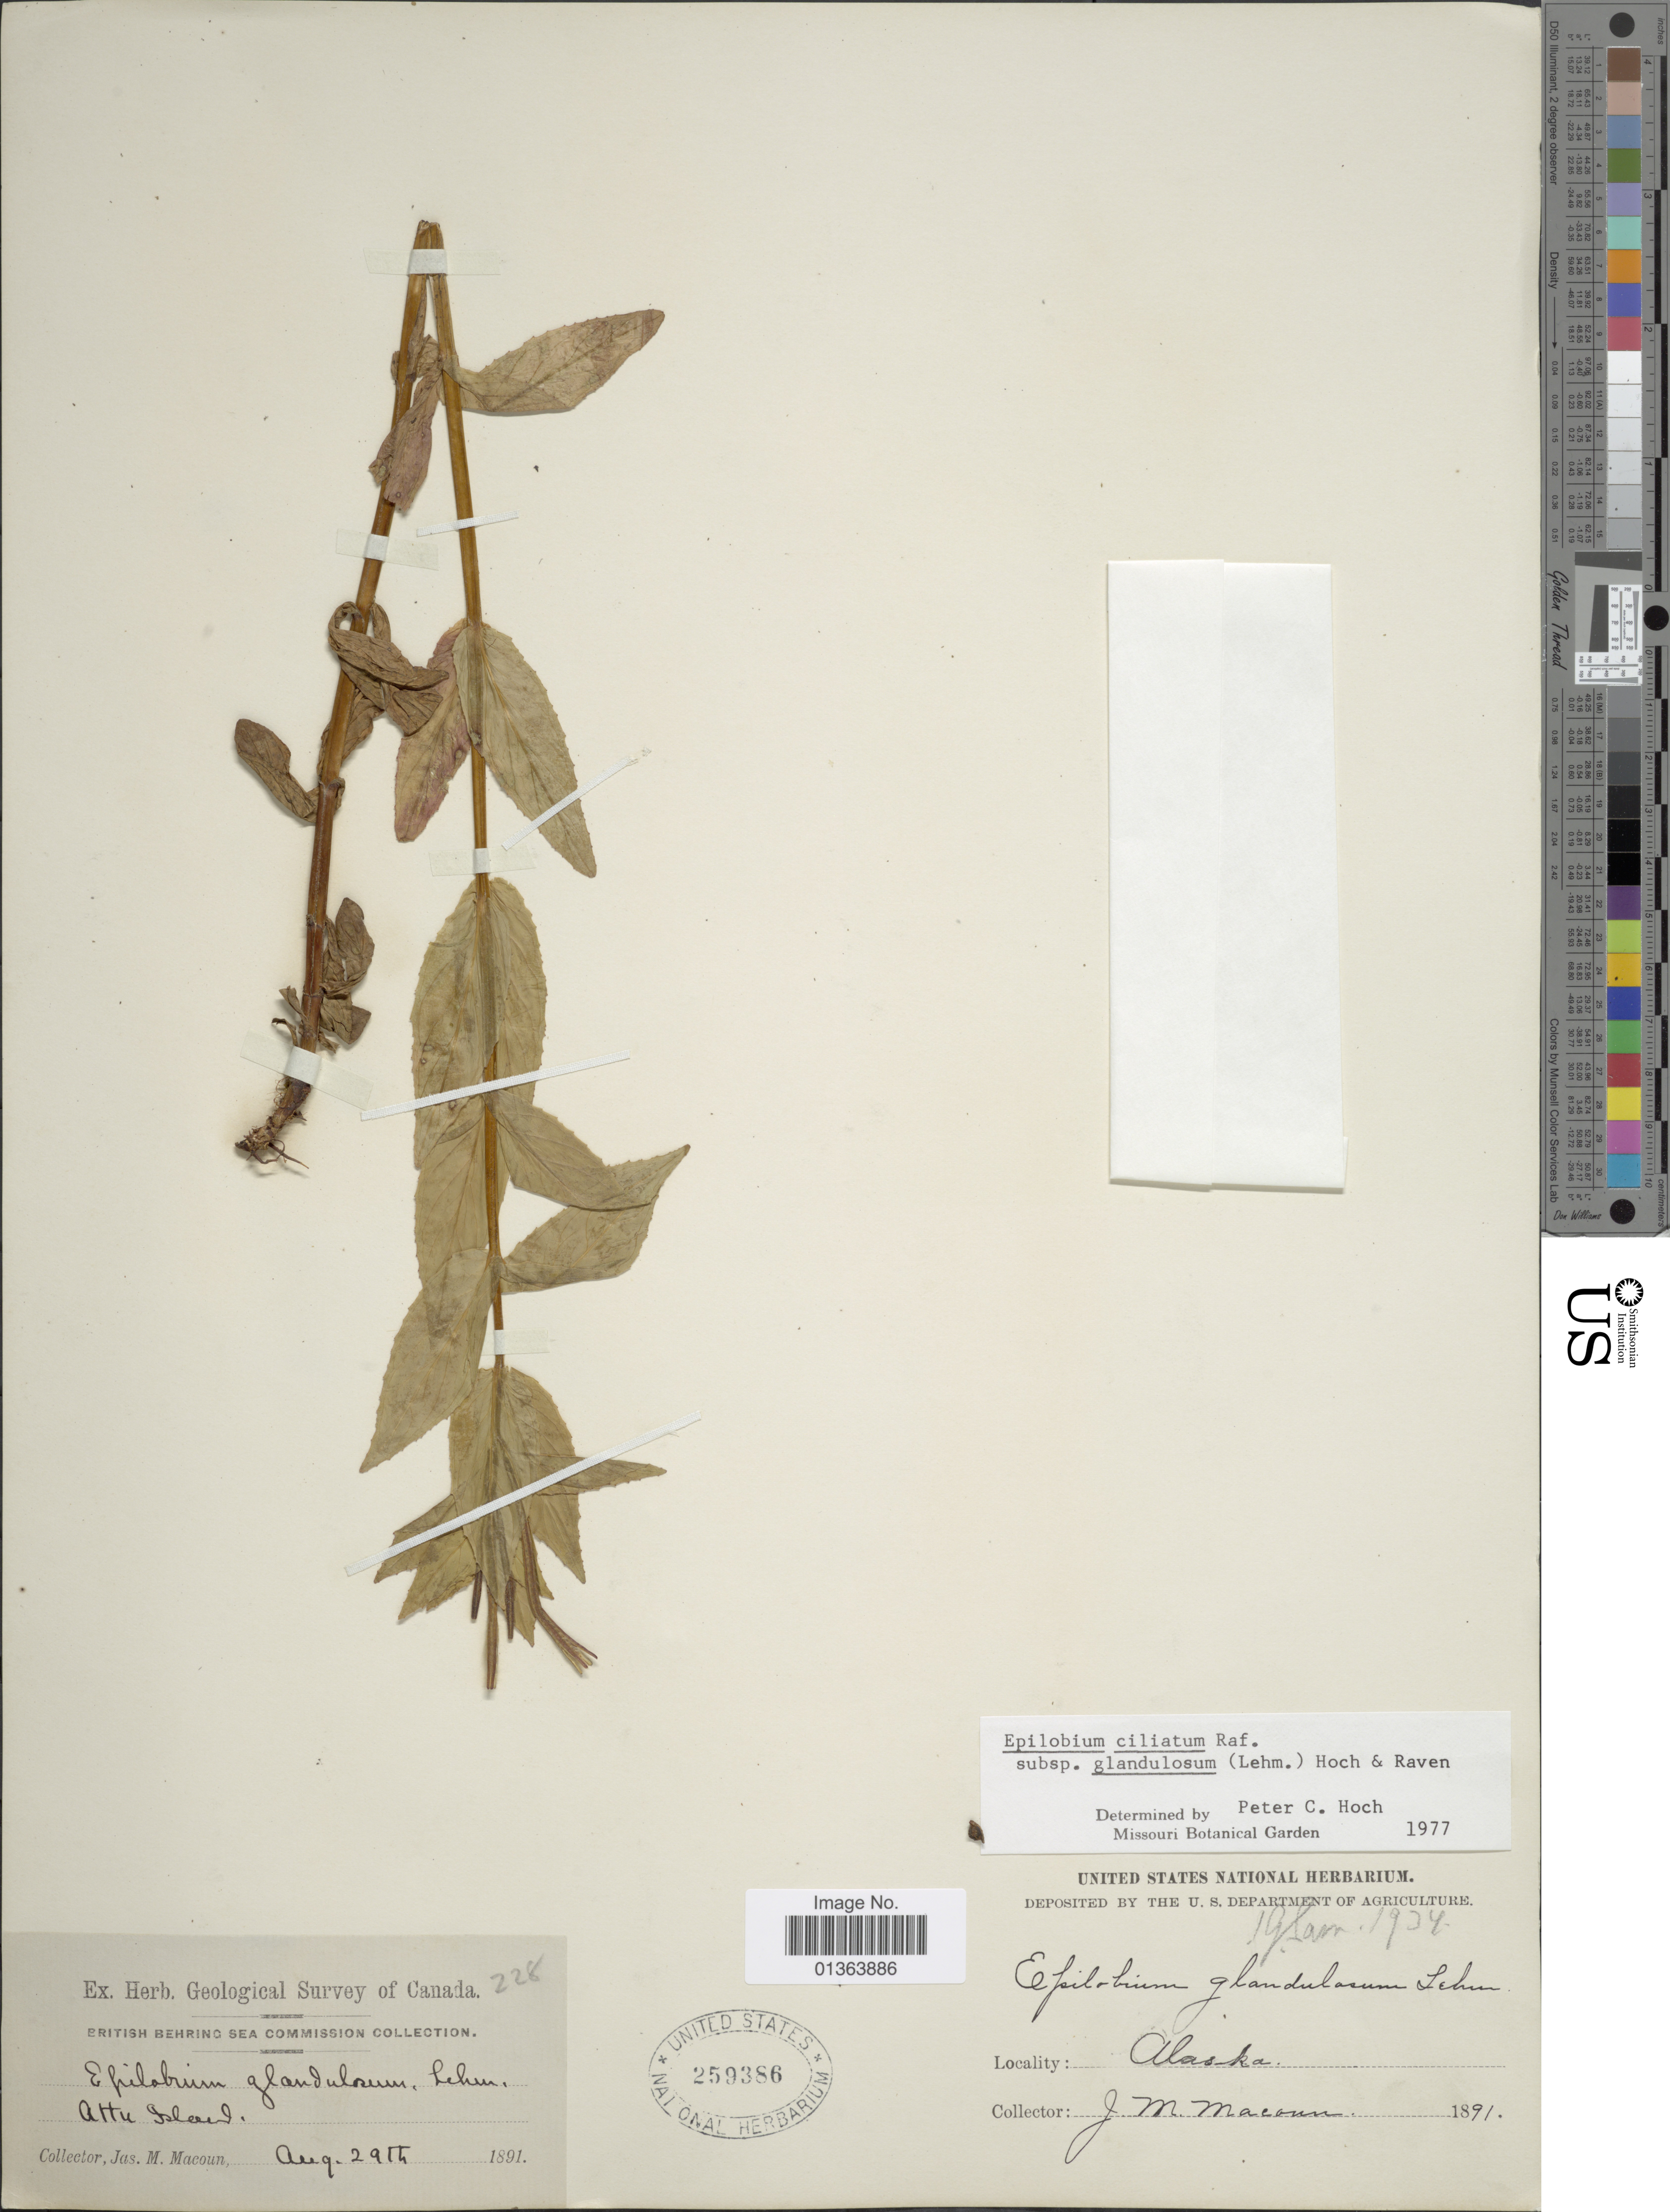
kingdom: Plantae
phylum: Tracheophyta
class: Magnoliopsida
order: Myrtales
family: Onagraceae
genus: Epilobium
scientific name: Epilobium ciliatum subsp. glandulosum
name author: (Lehm.) Hoch & P.H. Raven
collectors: J. M. Macoun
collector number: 228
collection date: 1891-08-29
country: United States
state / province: Alaska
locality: Attu Island.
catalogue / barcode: US 259386